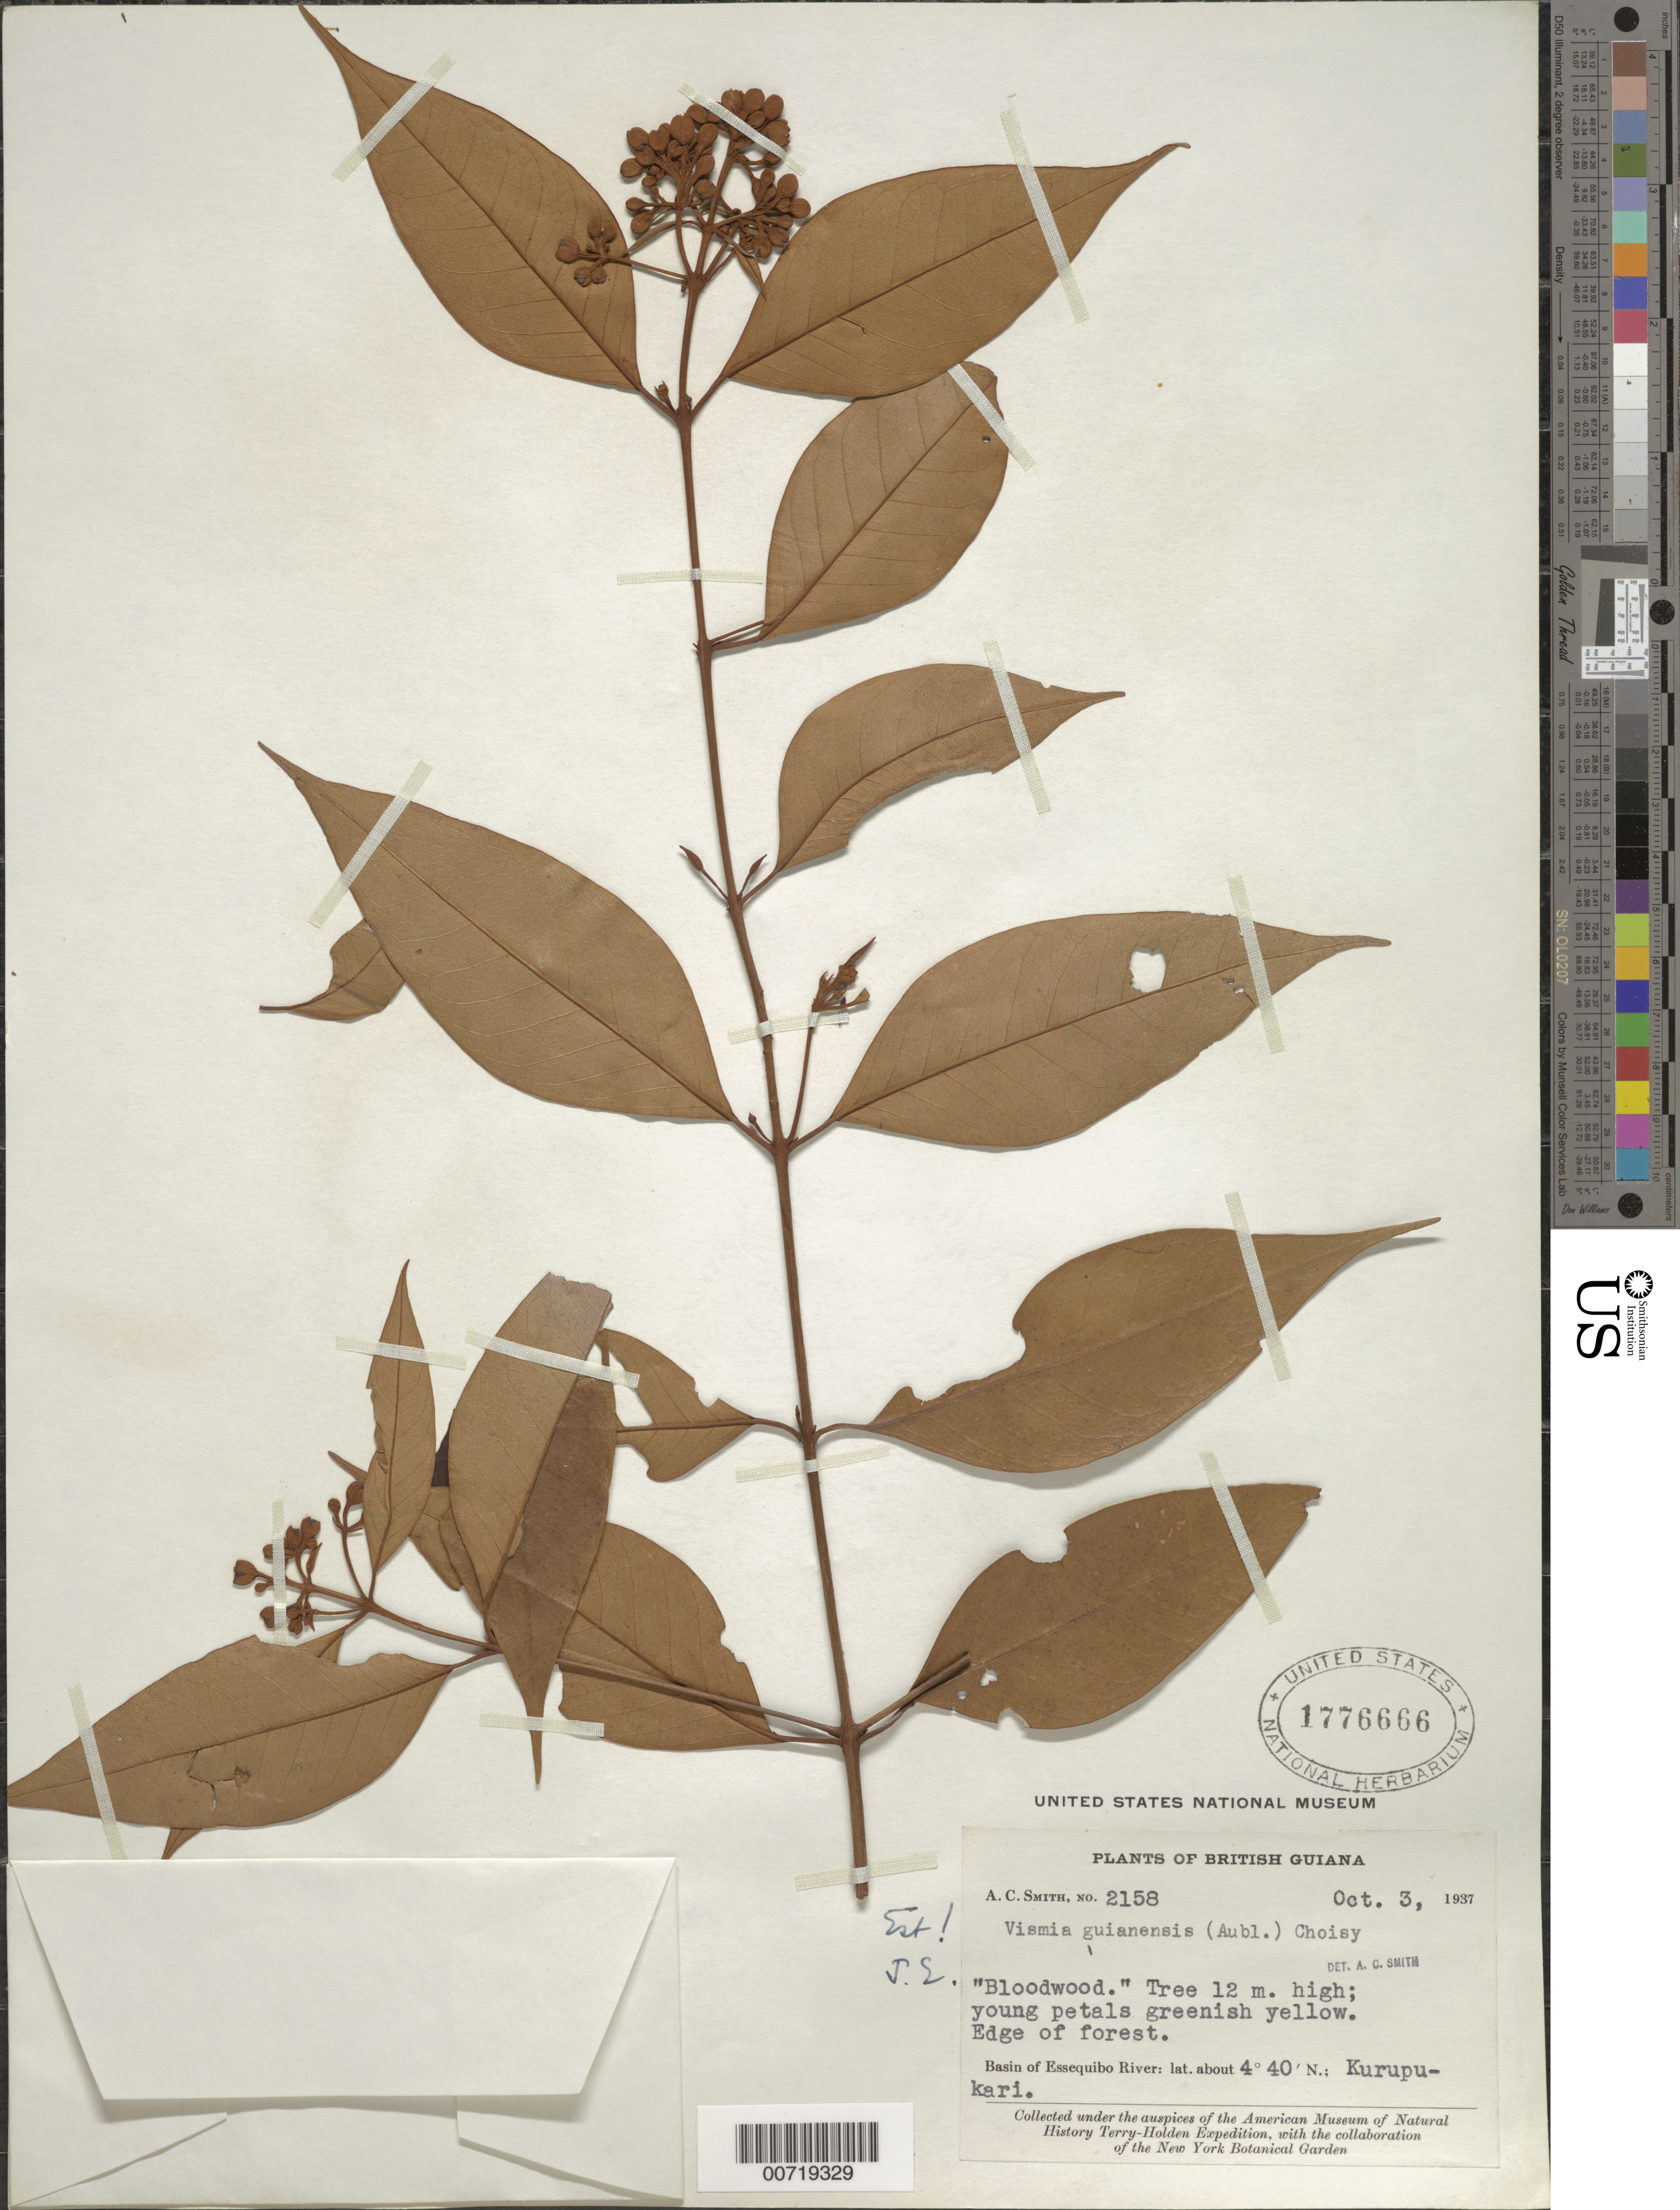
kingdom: Plantae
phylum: Tracheophyta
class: Magnoliopsida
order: Malpighiales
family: Hypericaceae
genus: Vismia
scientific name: Vismia guianensis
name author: (Aubl.) Pers.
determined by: Ewan, J. A.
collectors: A. C. Smith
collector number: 2158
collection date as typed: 3-Oct-37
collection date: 1937-10-03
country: Guyana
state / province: Potaro-Siparuni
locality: Kurupukari, Essequibo River basin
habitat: Edge of forest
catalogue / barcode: US 1776666